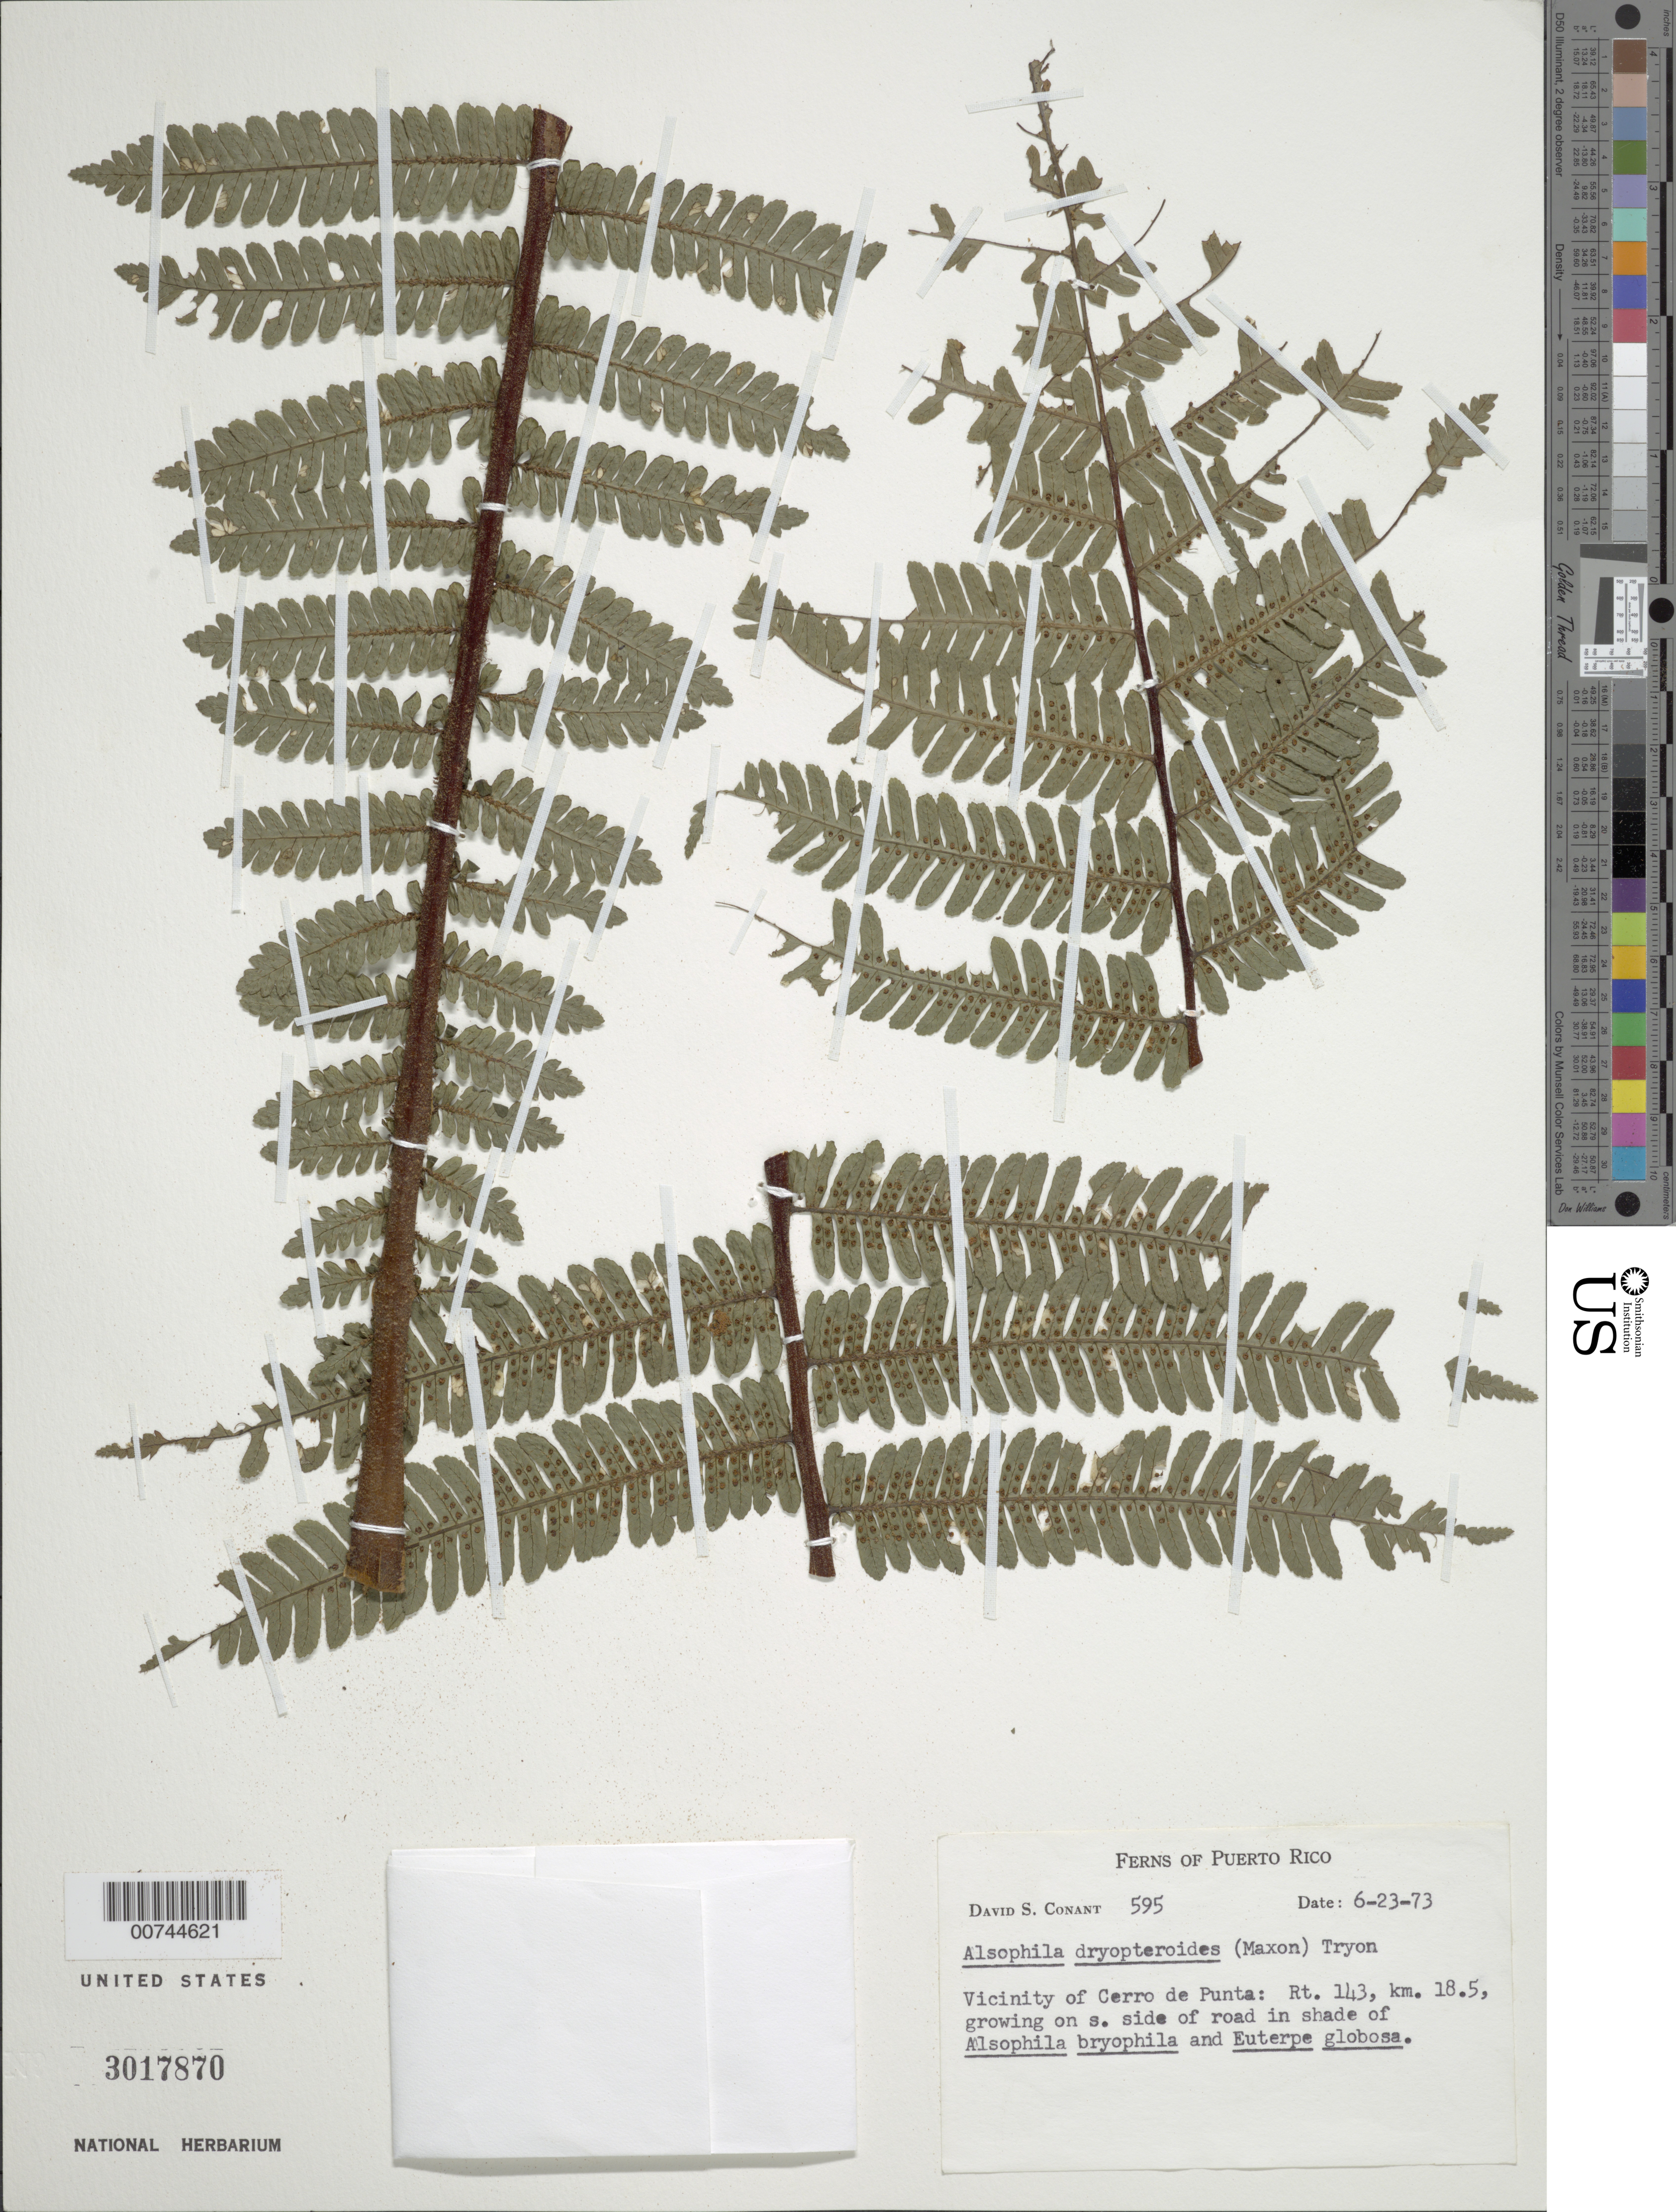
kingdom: Plantae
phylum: Tracheophyta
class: Polypodiopsida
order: Cyatheales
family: Cyatheaceae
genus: Alsophila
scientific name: Alsophila dryopteroides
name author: (Maxon) R.M. Tryon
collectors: D. S. Conant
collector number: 595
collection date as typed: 23 Jun 1973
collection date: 1973-06-23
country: Puerto Rico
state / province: Jayuya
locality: Vicinity of Cerro de Punta: Rt. 143, km 18.5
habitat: Growing on S. side of road in shade of Alsophila bryophila and Euterpe globosa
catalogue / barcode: US 3017870